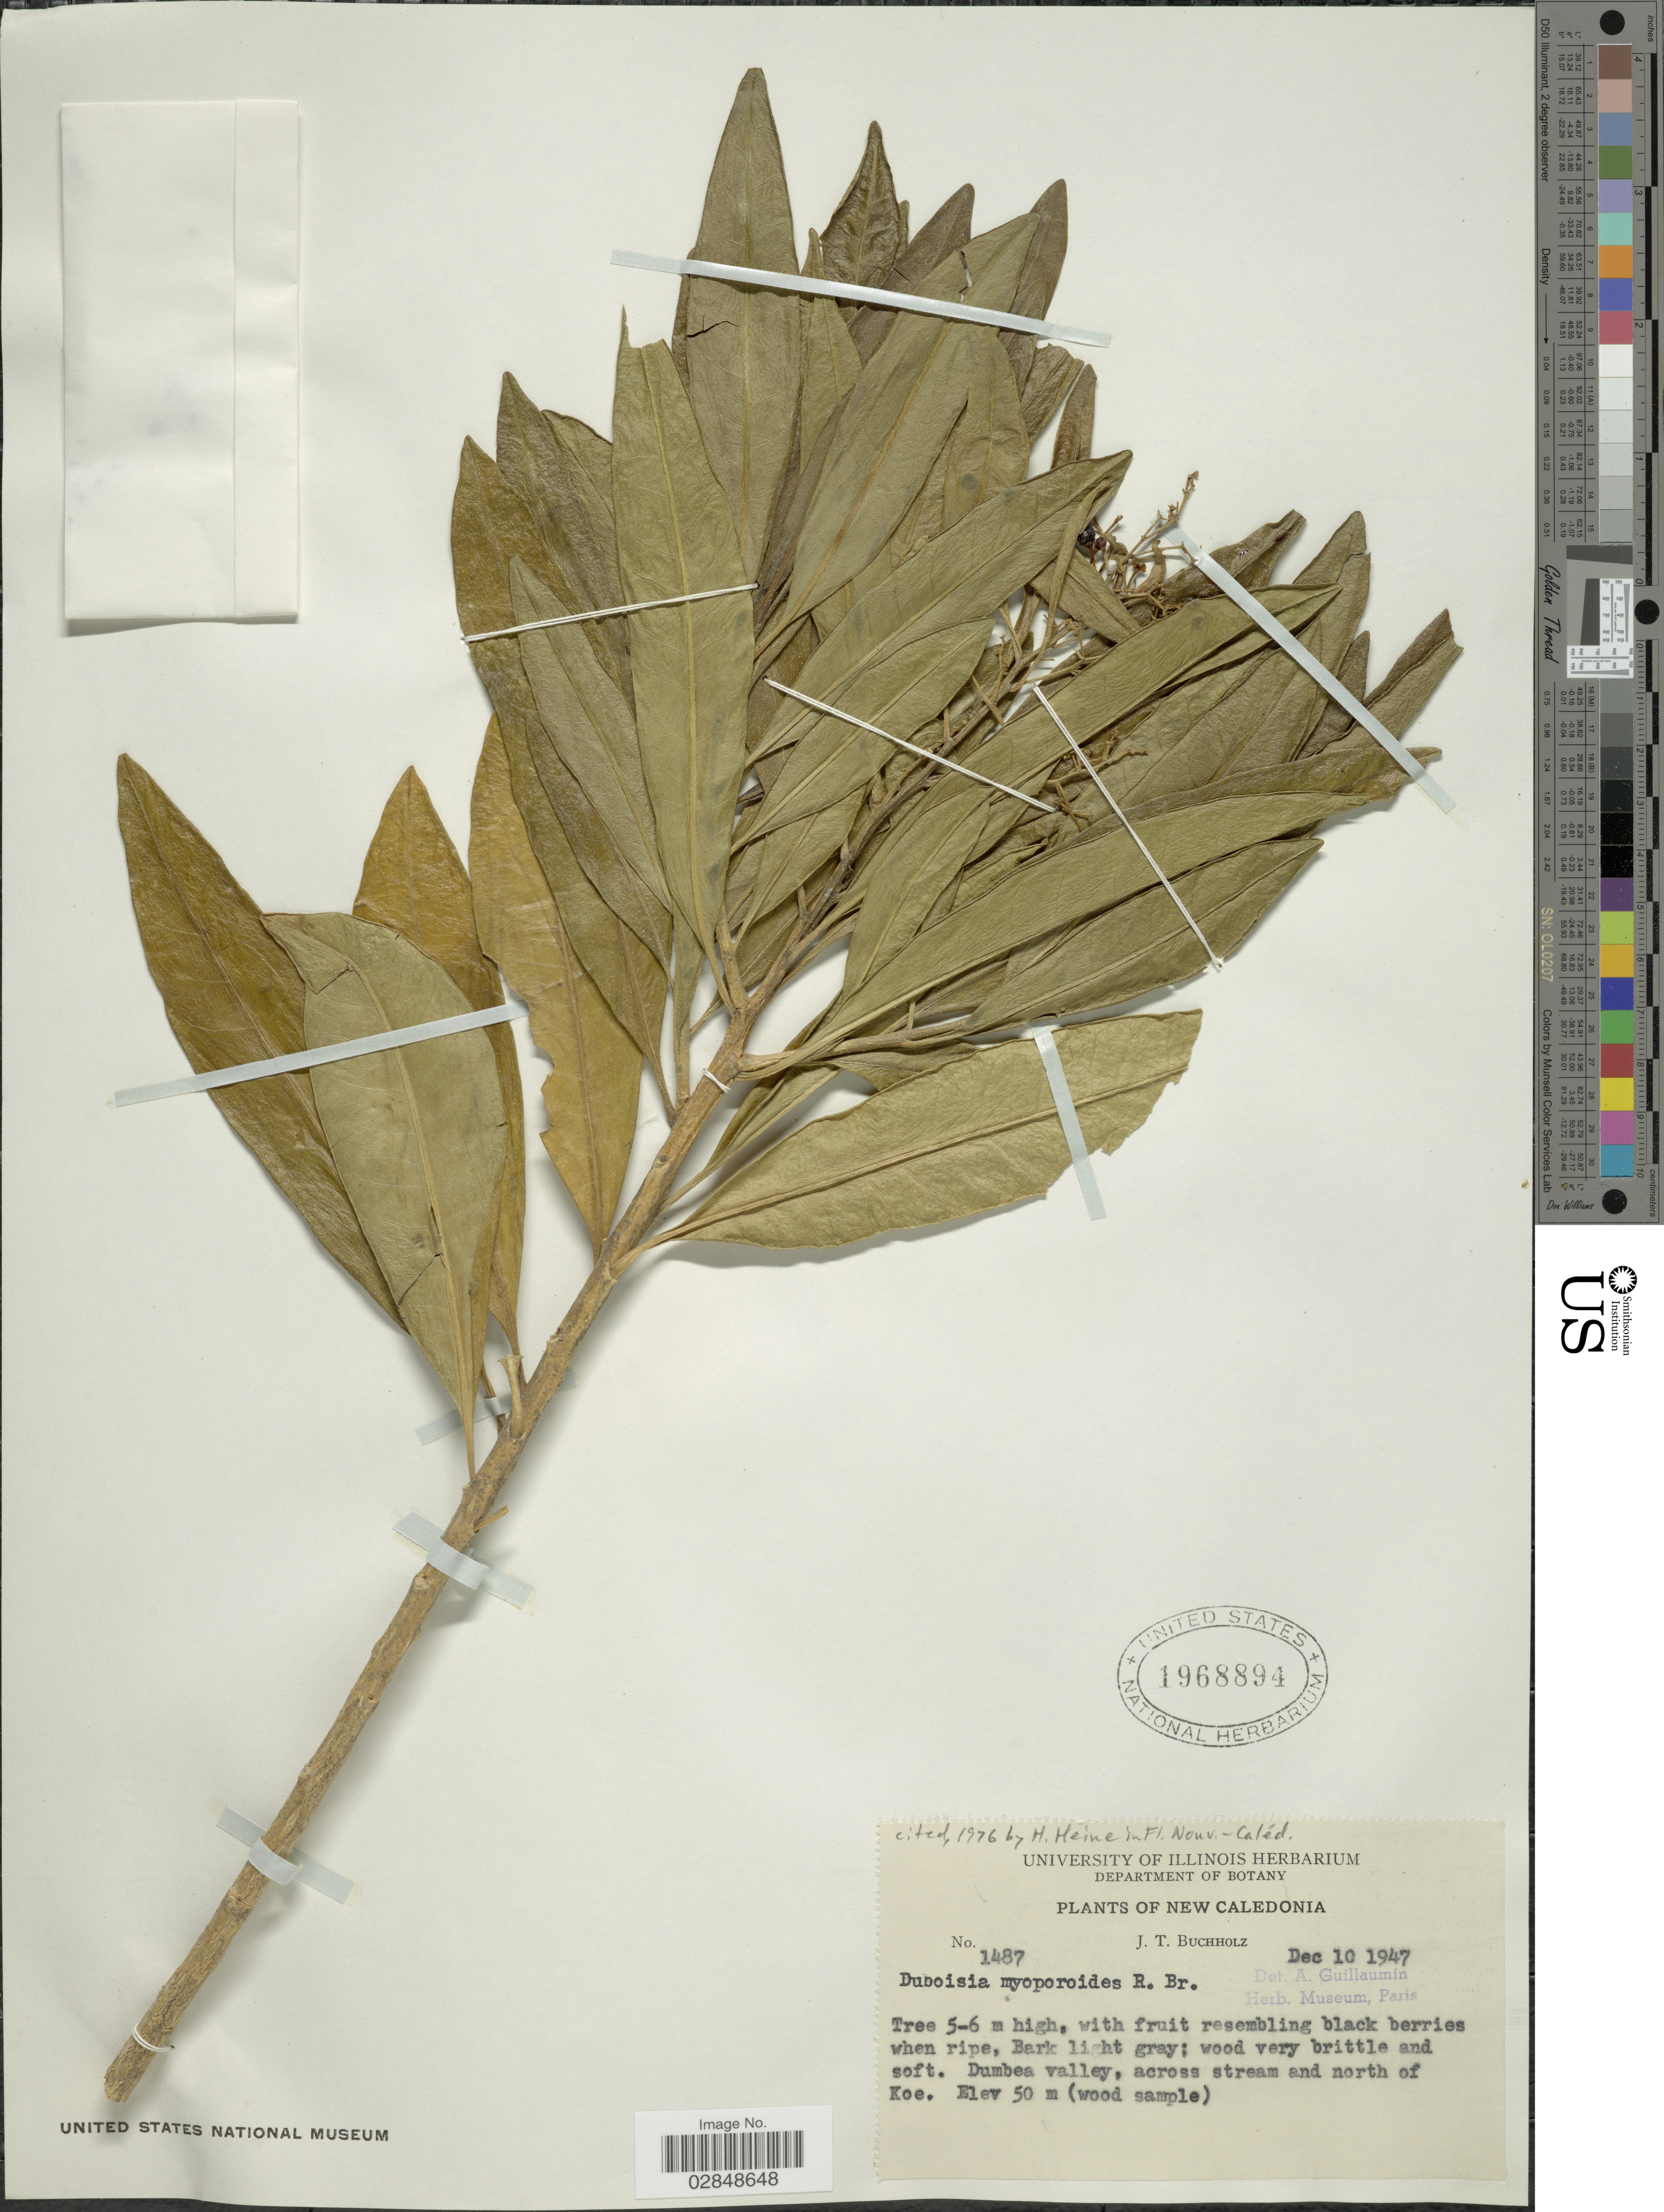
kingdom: Plantae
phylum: Tracheophyta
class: Magnoliopsida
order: Solanales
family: Solanaceae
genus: Duboisia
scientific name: Duboisia myoporoides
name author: R. Br.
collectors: J. T. Buchholz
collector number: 1487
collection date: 1947-12-10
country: New Caledonia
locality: Dumbea valley, across stream and north of Koe.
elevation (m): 50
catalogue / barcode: US 1968894